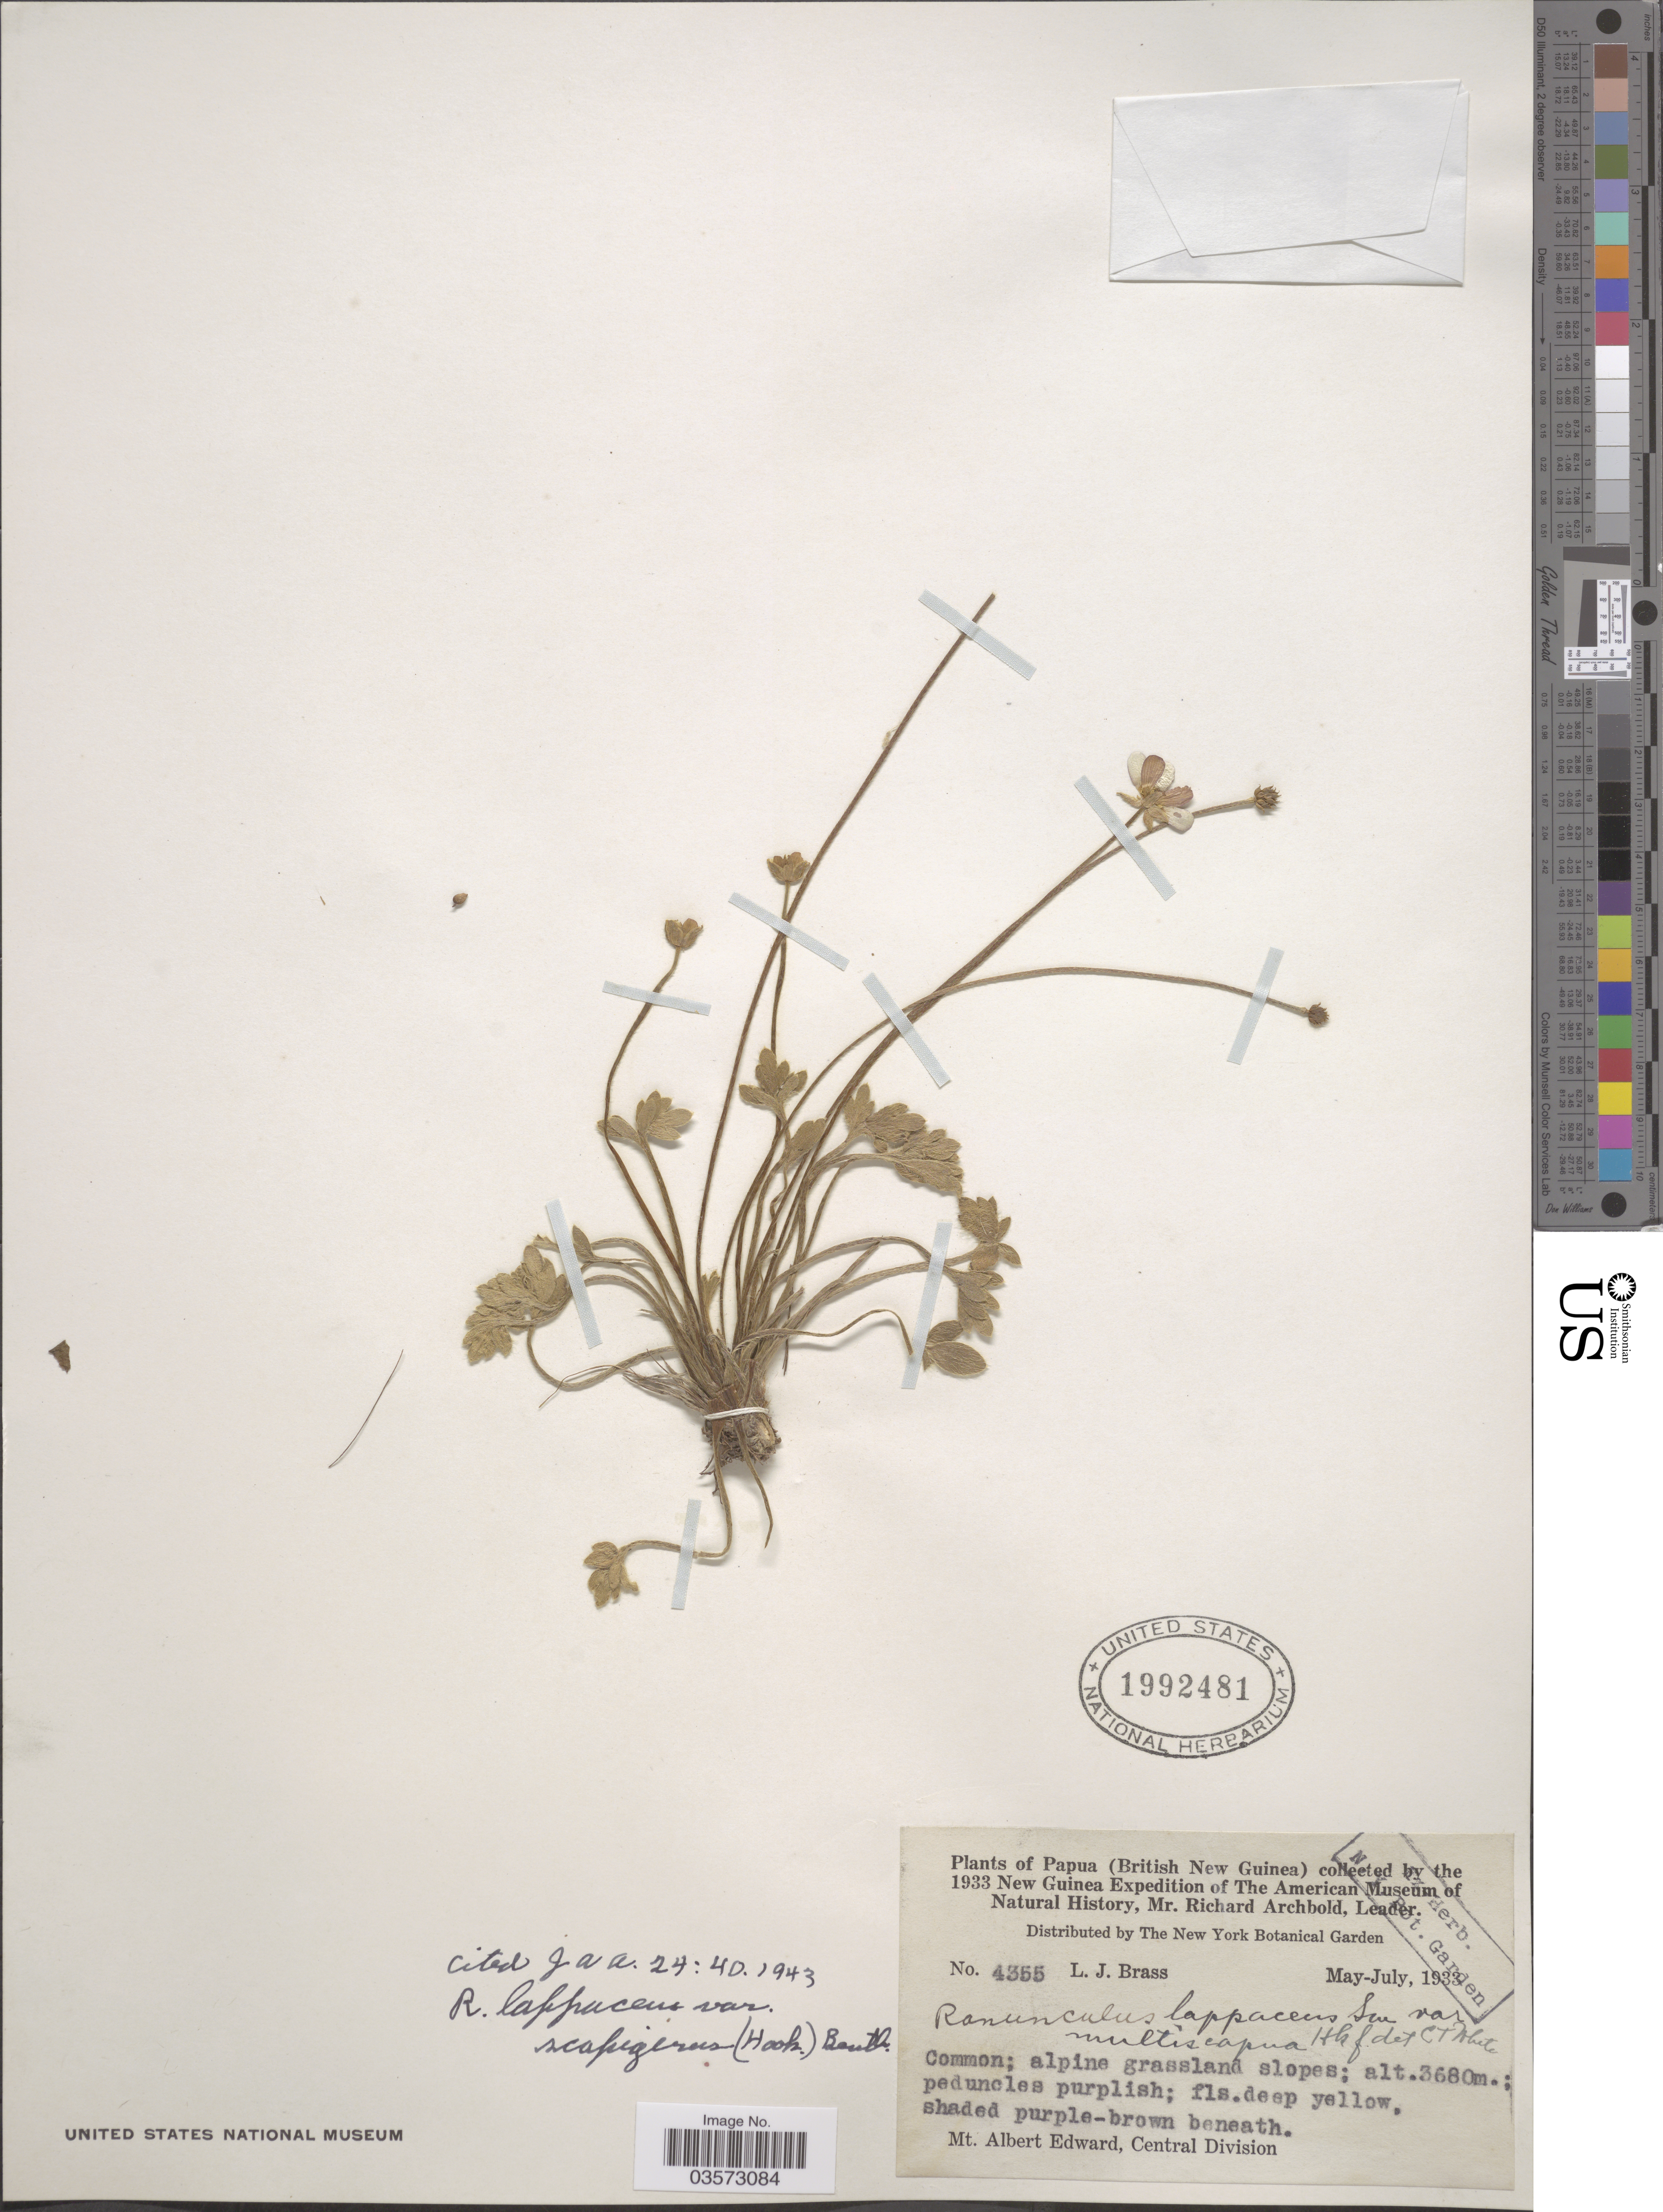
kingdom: Plantae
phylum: Tracheophyta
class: Magnoliopsida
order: Ranunculales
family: Ranunculaceae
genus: Ranunculus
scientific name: Ranunculus lappaceus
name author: Sm.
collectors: L. J. Brass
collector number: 4355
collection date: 1933-05/1933-07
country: Papua New Guinea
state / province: Central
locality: Papua (British New Guinea). Mt. Albert Edward, Central Division.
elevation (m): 3680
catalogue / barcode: US 1992481